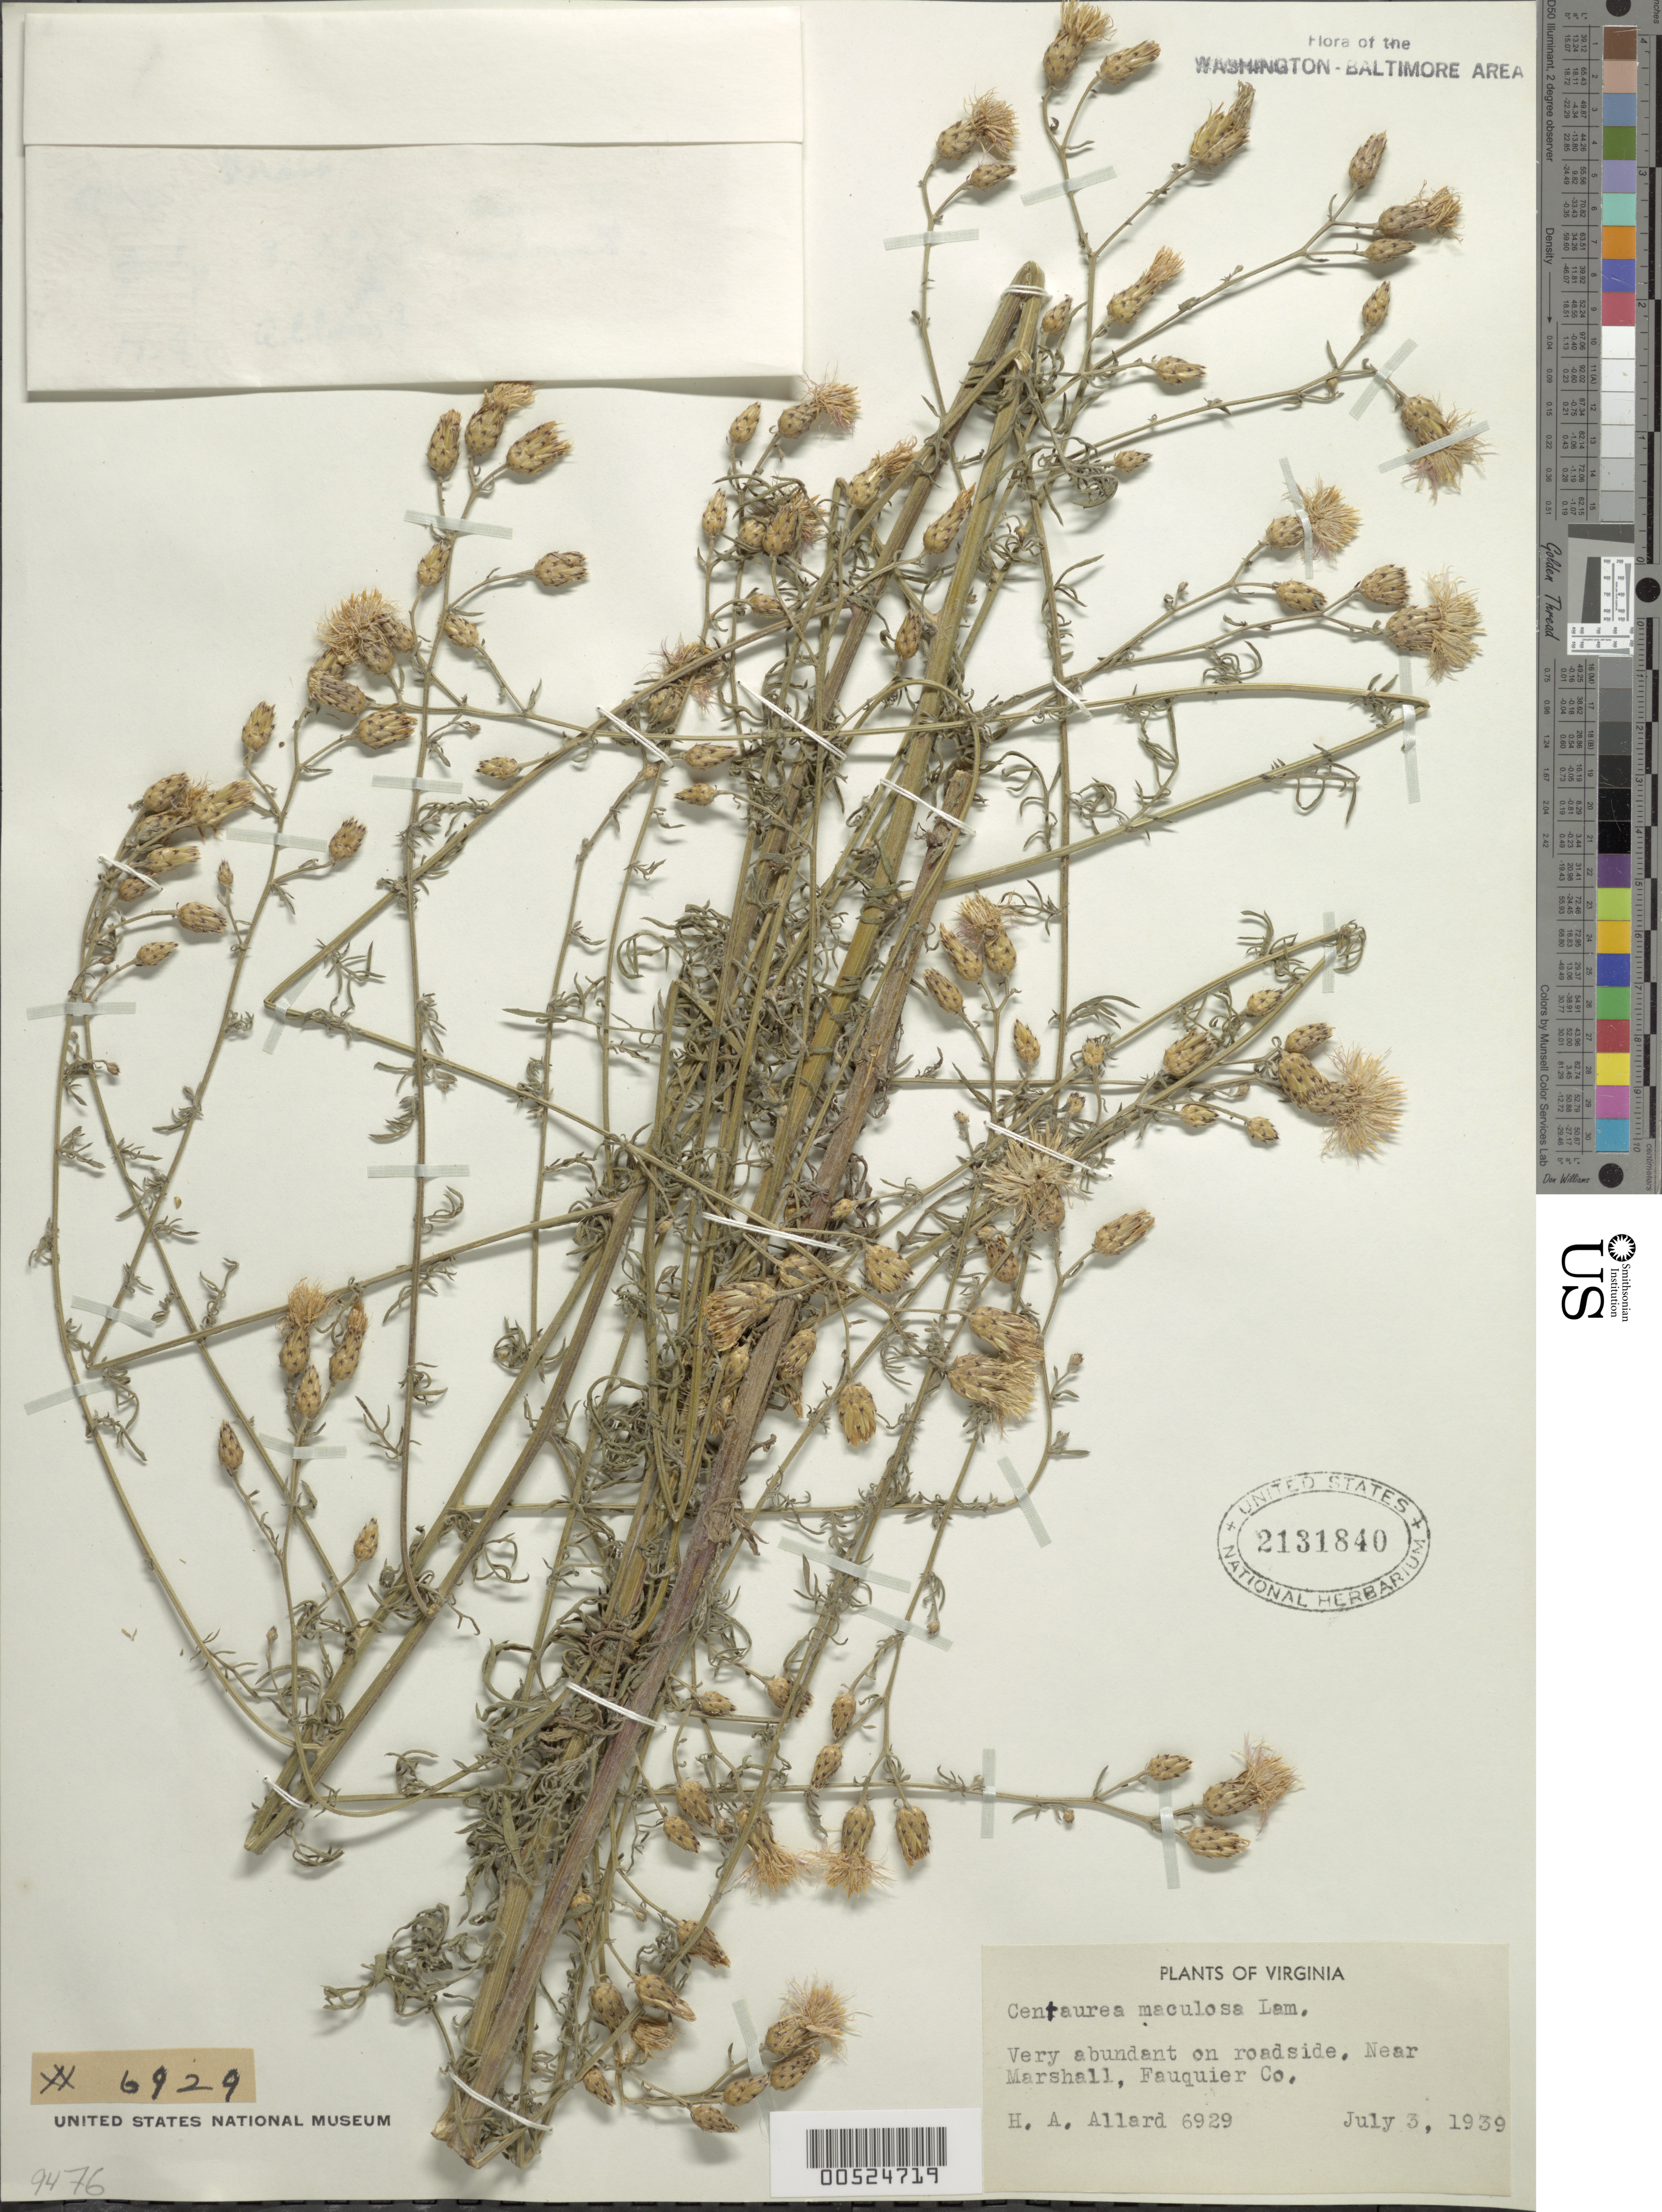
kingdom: Plantae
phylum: Tracheophyta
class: Magnoliopsida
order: Asterales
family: Asteraceae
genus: Centaurea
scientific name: Centaurea stoebe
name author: L.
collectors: H. A. Allard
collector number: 6929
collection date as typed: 03 Jul 1939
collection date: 1939-07-03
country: United States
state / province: Virginia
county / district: Fauquier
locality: Marshall, Near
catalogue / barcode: US 2131840